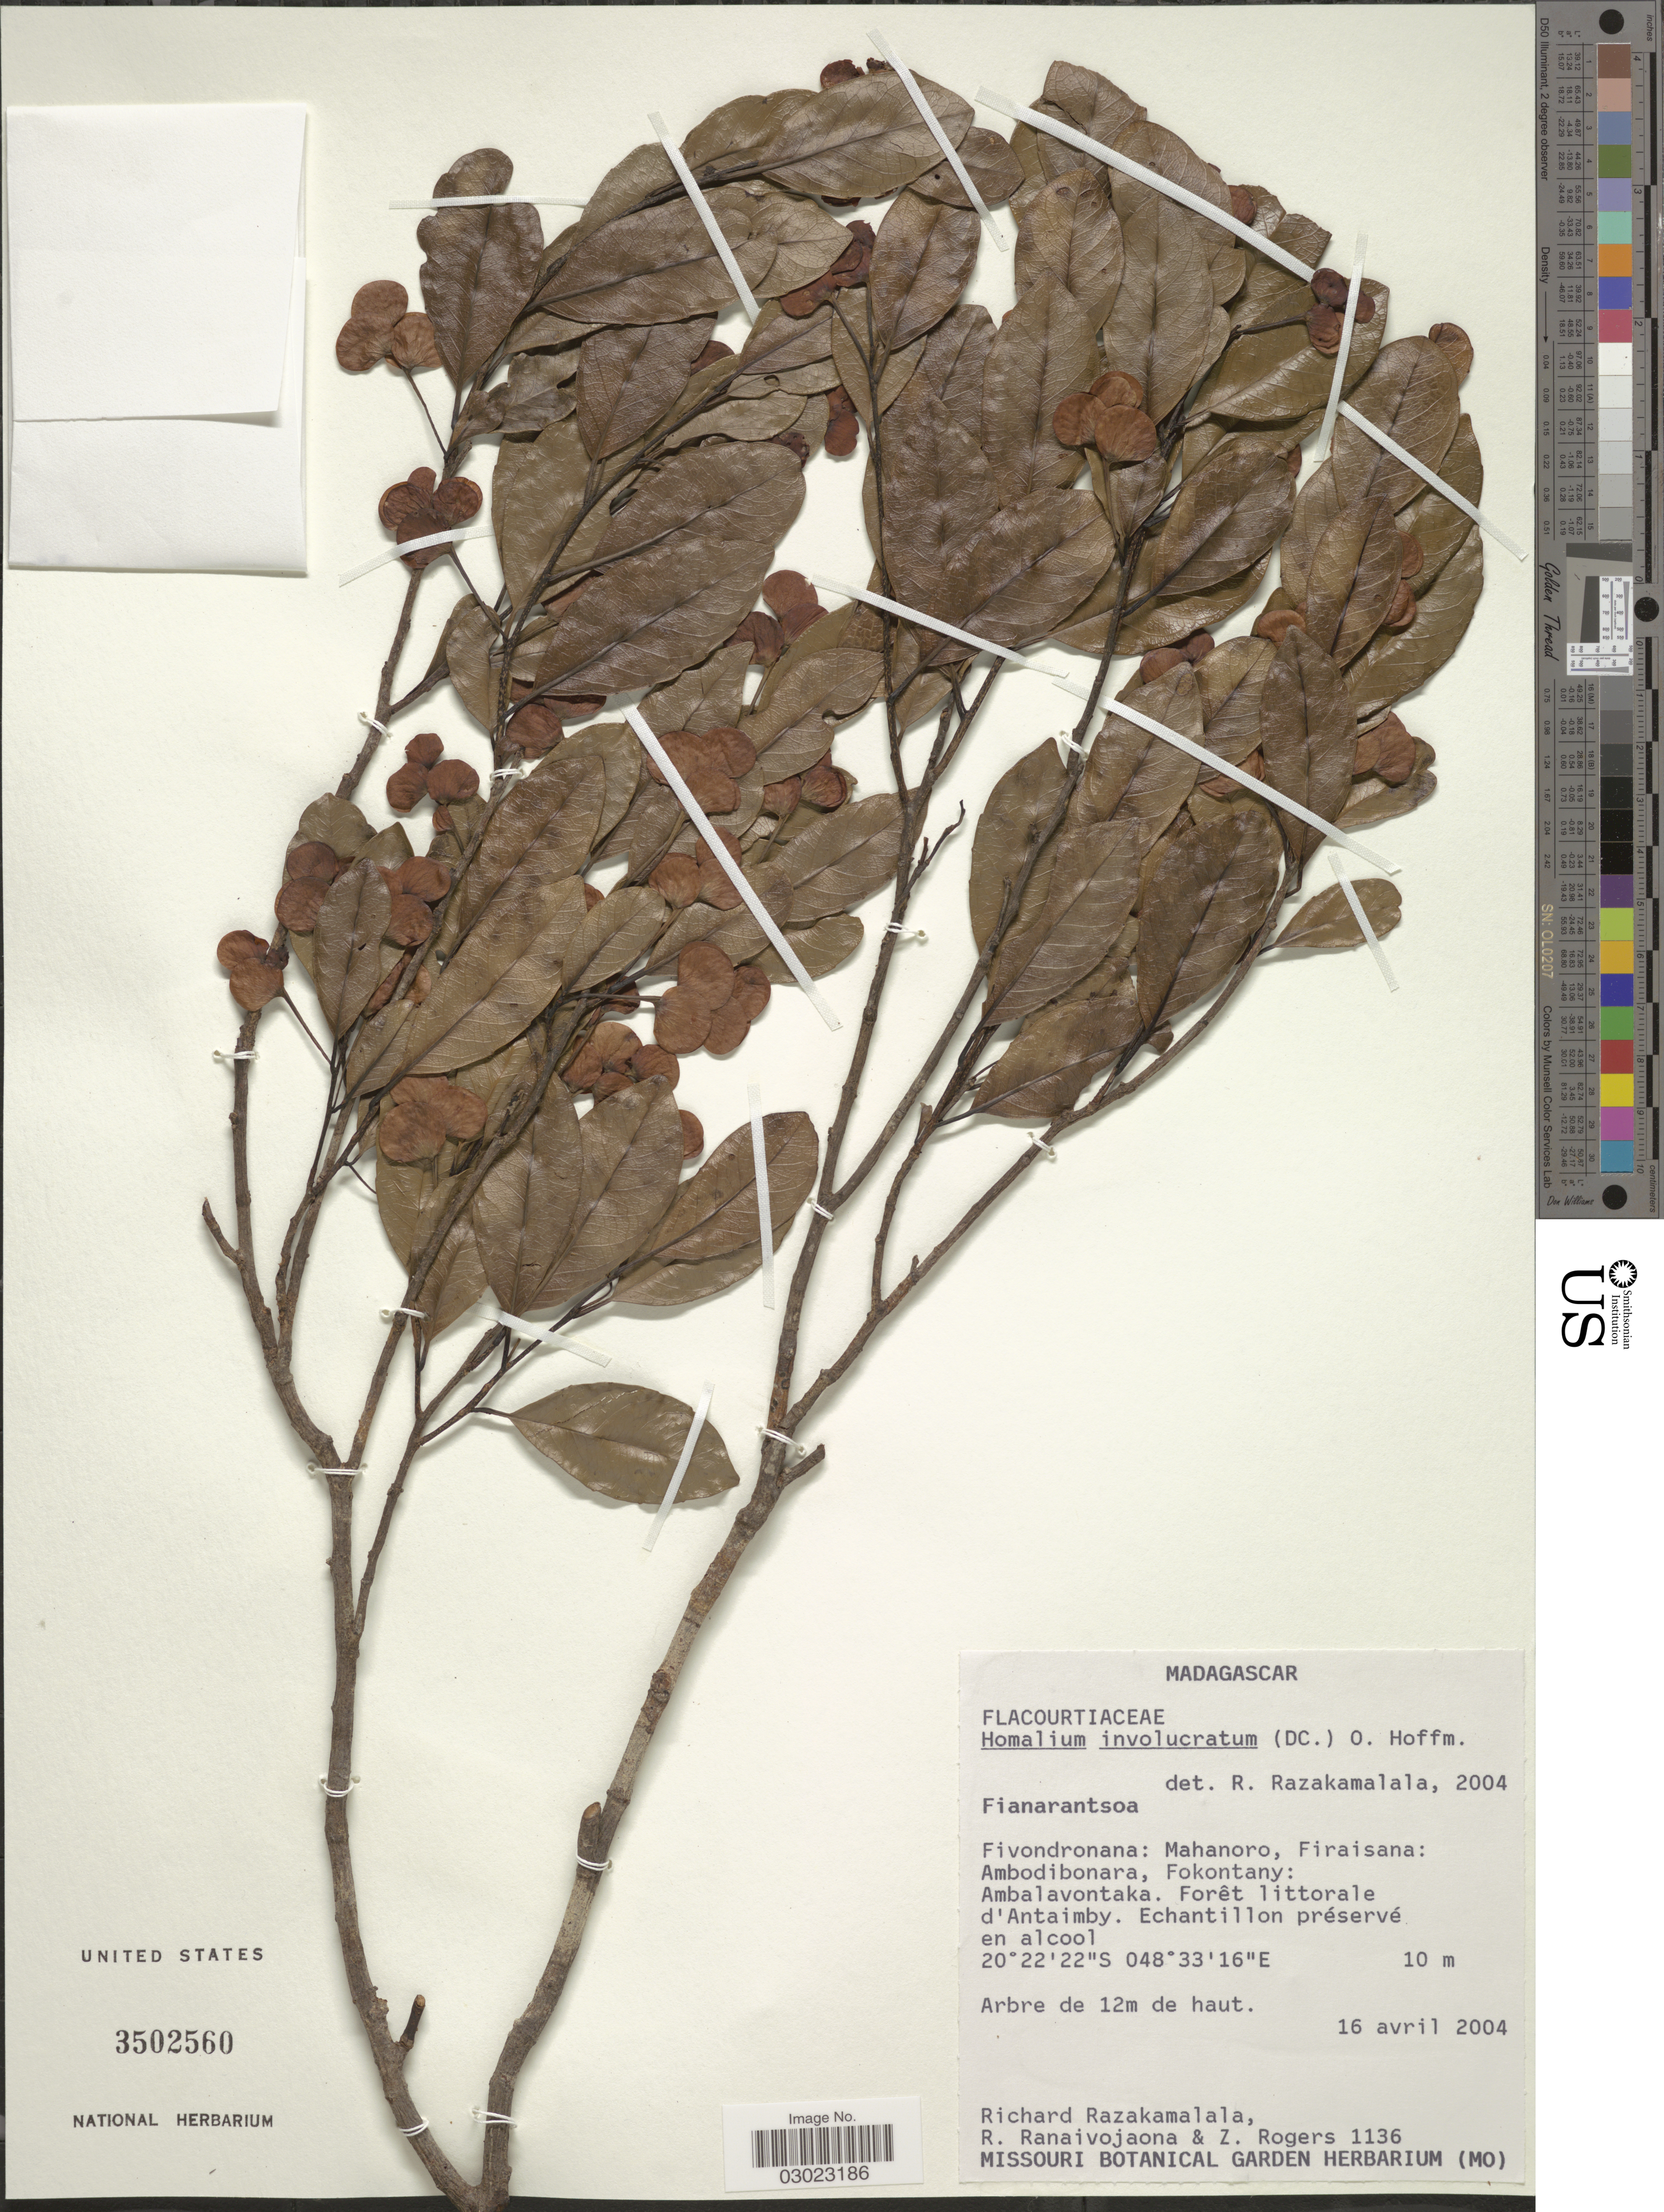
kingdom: Plantae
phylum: Tracheophyta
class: Magnoliopsida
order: Malpighiales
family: Salicaceae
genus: Homalium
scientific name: Homalium involucratum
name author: (DC.) O. Hoffm.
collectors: R. Razakamalala, R. Ranaivojaona & Z. S. Rogers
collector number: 1136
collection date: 2004-04-16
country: Madagascar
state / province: Atsinanana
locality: Fivondronana: Mahanoro, Firaisana: Ambodibononara, Fokontany: Ambalavontaka. Forêt littorale d'Antaimby.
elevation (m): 10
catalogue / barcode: US 3502560